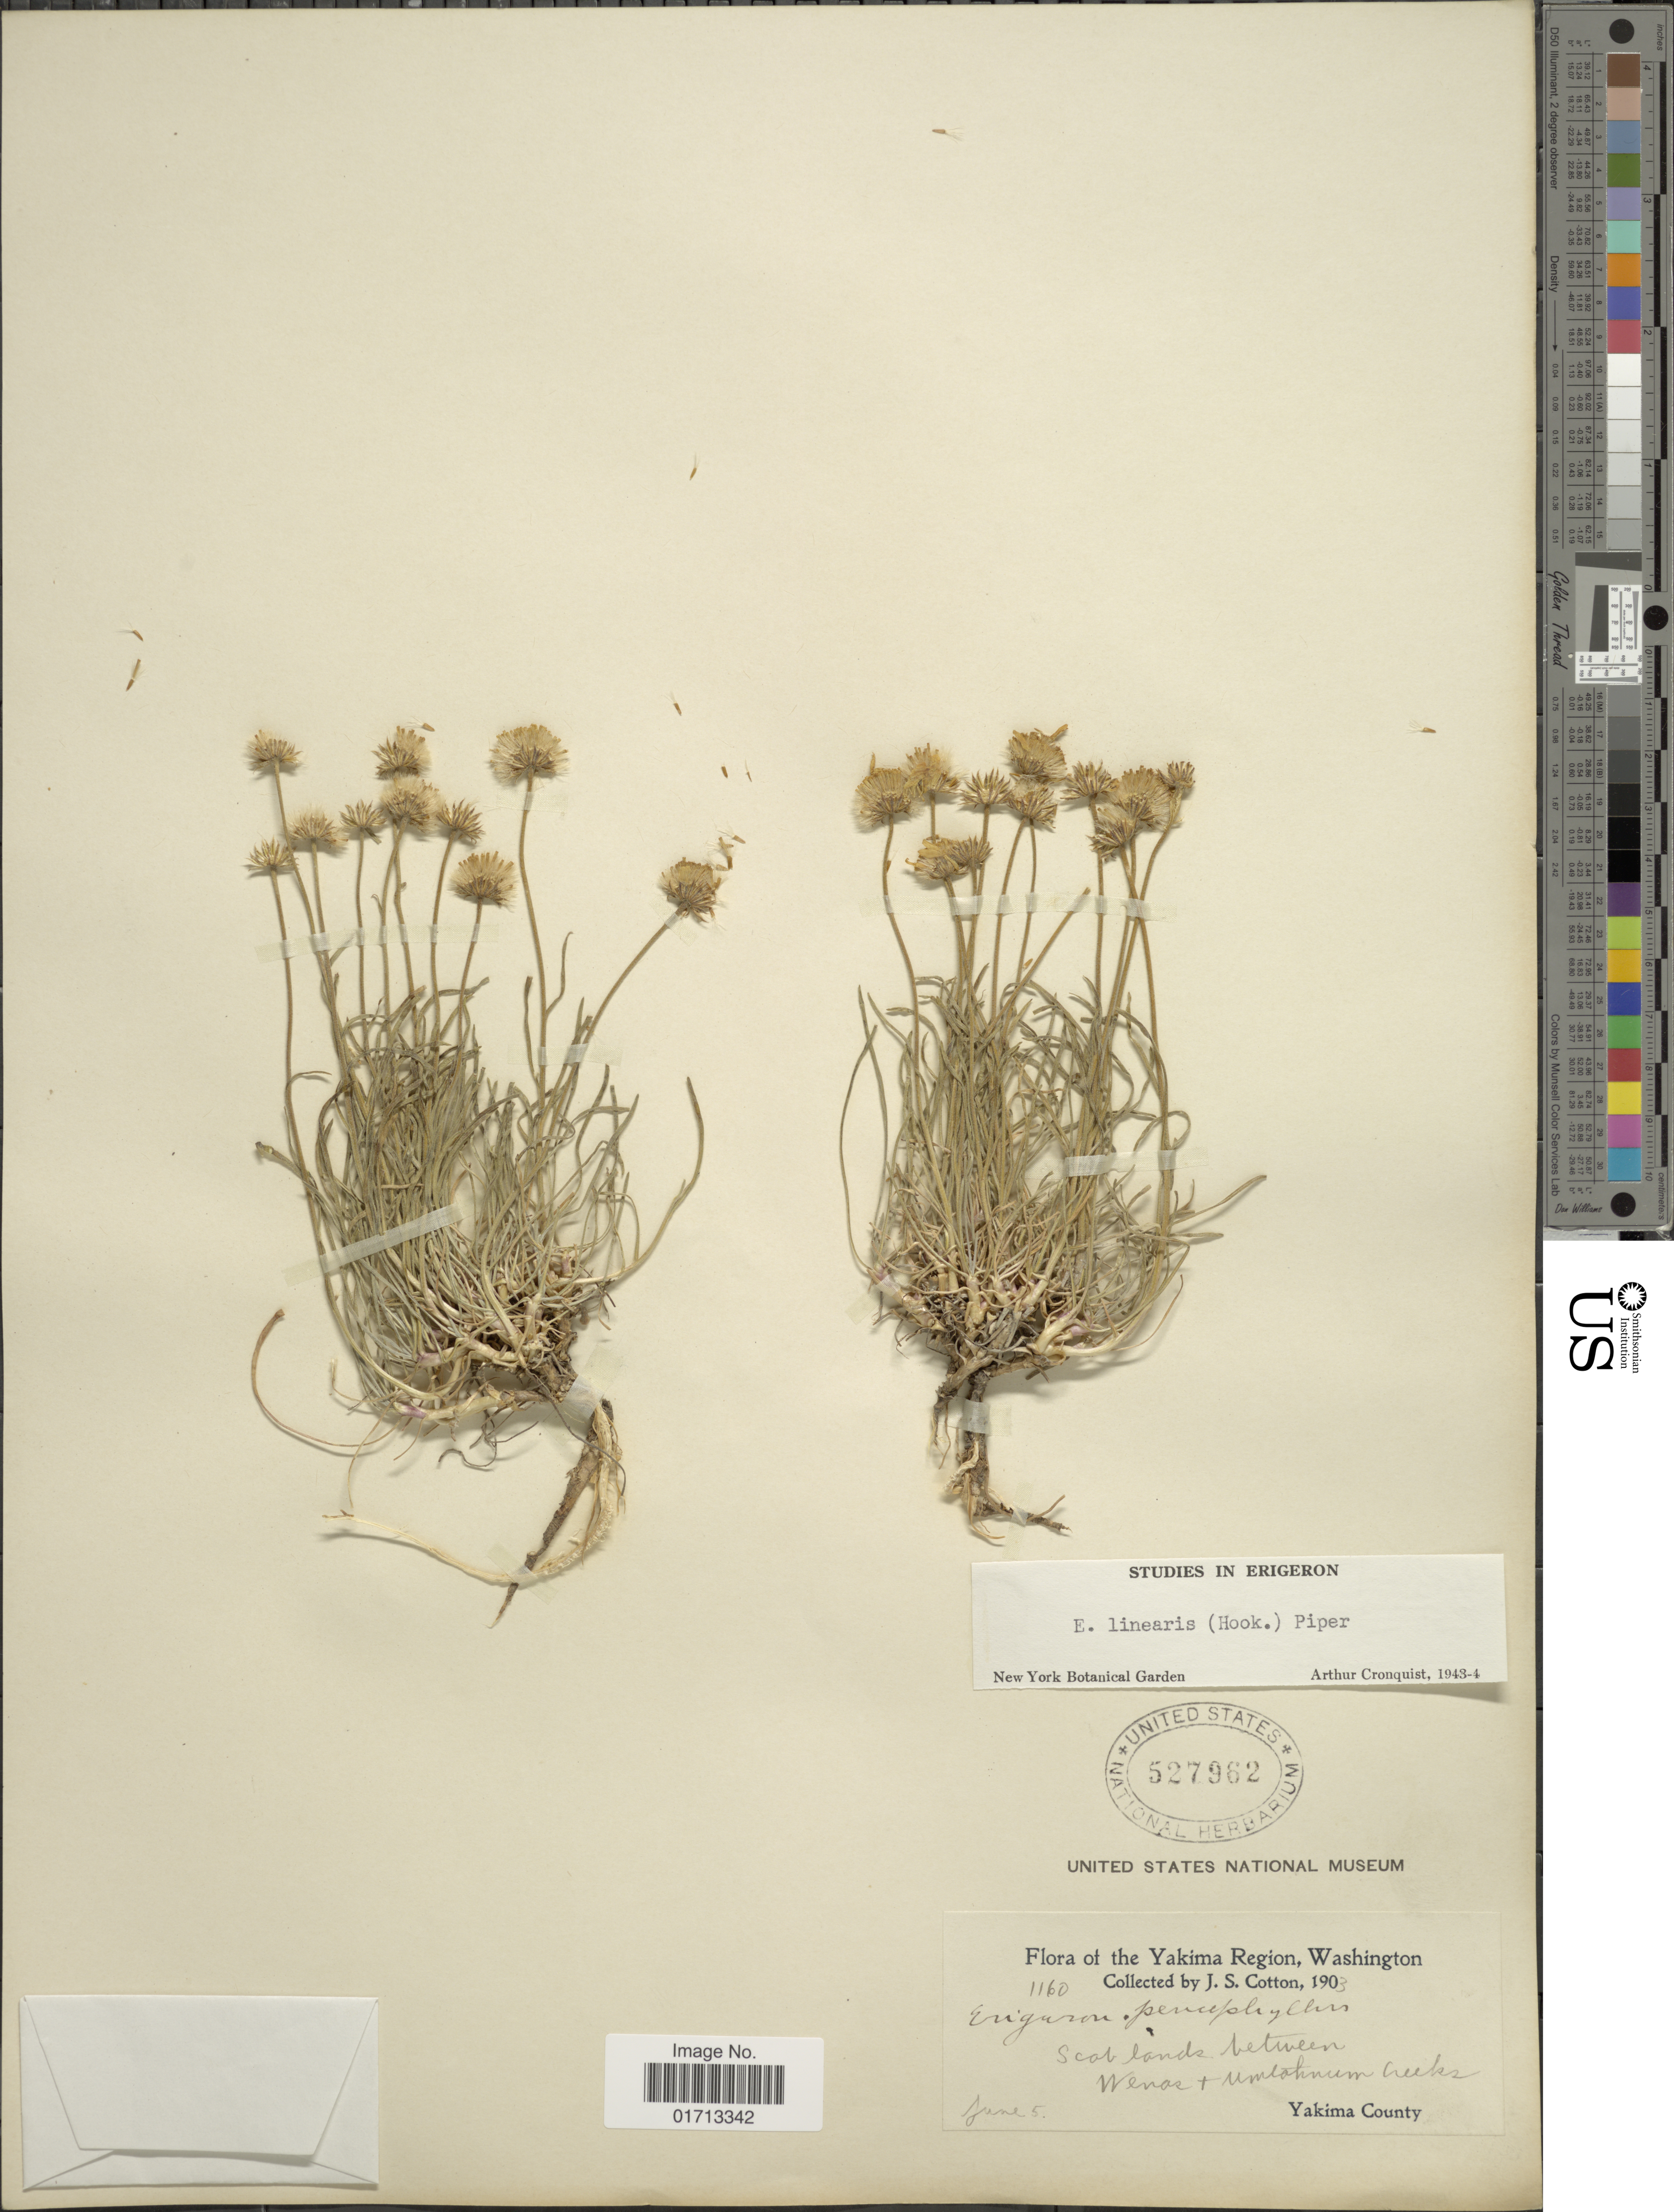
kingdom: Plantae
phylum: Tracheophyta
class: Magnoliopsida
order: Asterales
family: Asteraceae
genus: Erigeron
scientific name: Erigeron linearis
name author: (Hook.) Piper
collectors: J. S. Cotton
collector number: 1160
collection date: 1903-06-05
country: United States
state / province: Washington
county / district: Yakima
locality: Yakima Region, Wenas + Umtohnum Creeks. Yakima County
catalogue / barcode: US 527962